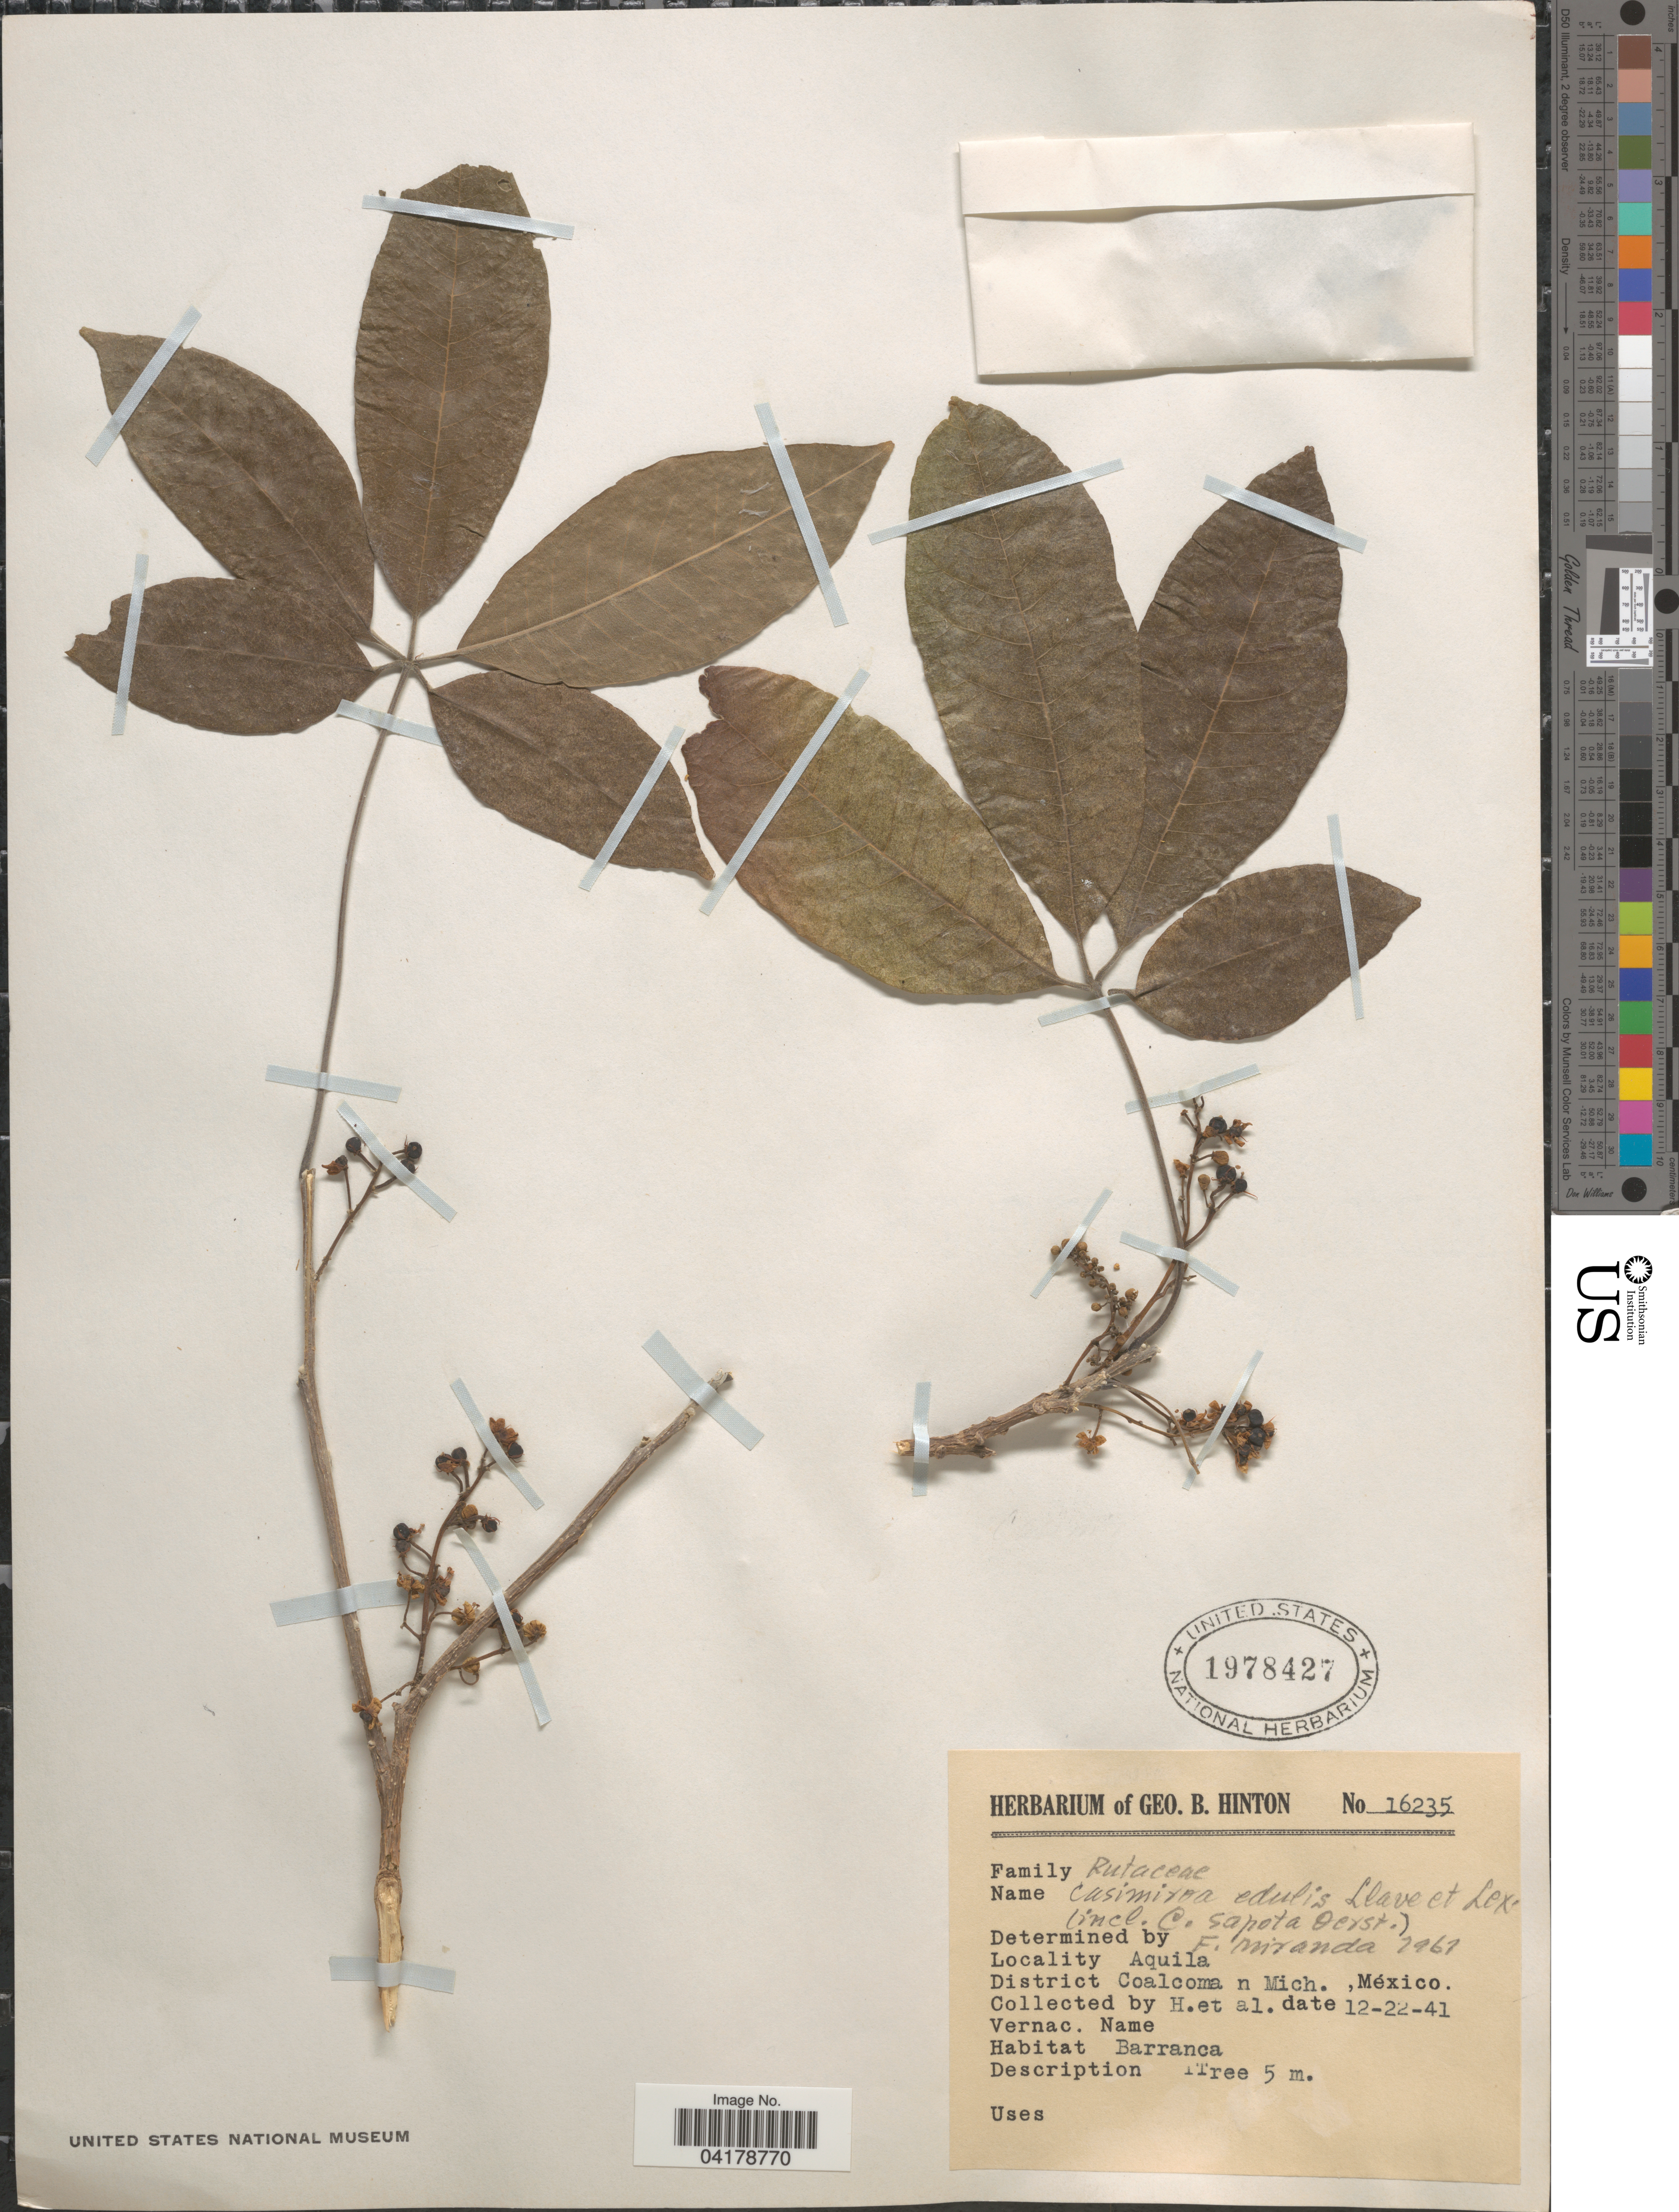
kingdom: Plantae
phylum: Tracheophyta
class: Magnoliopsida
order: Sapindales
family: Rutaceae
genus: Casimiroa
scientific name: Casimiroa edulis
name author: La Llave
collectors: G. B. Hinton & et al.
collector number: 16235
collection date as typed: Transcribed d/m/y: 22/12/41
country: Mexico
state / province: Michoacán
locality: Aquila. District Coalcoma n Mich.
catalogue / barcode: US 1978427